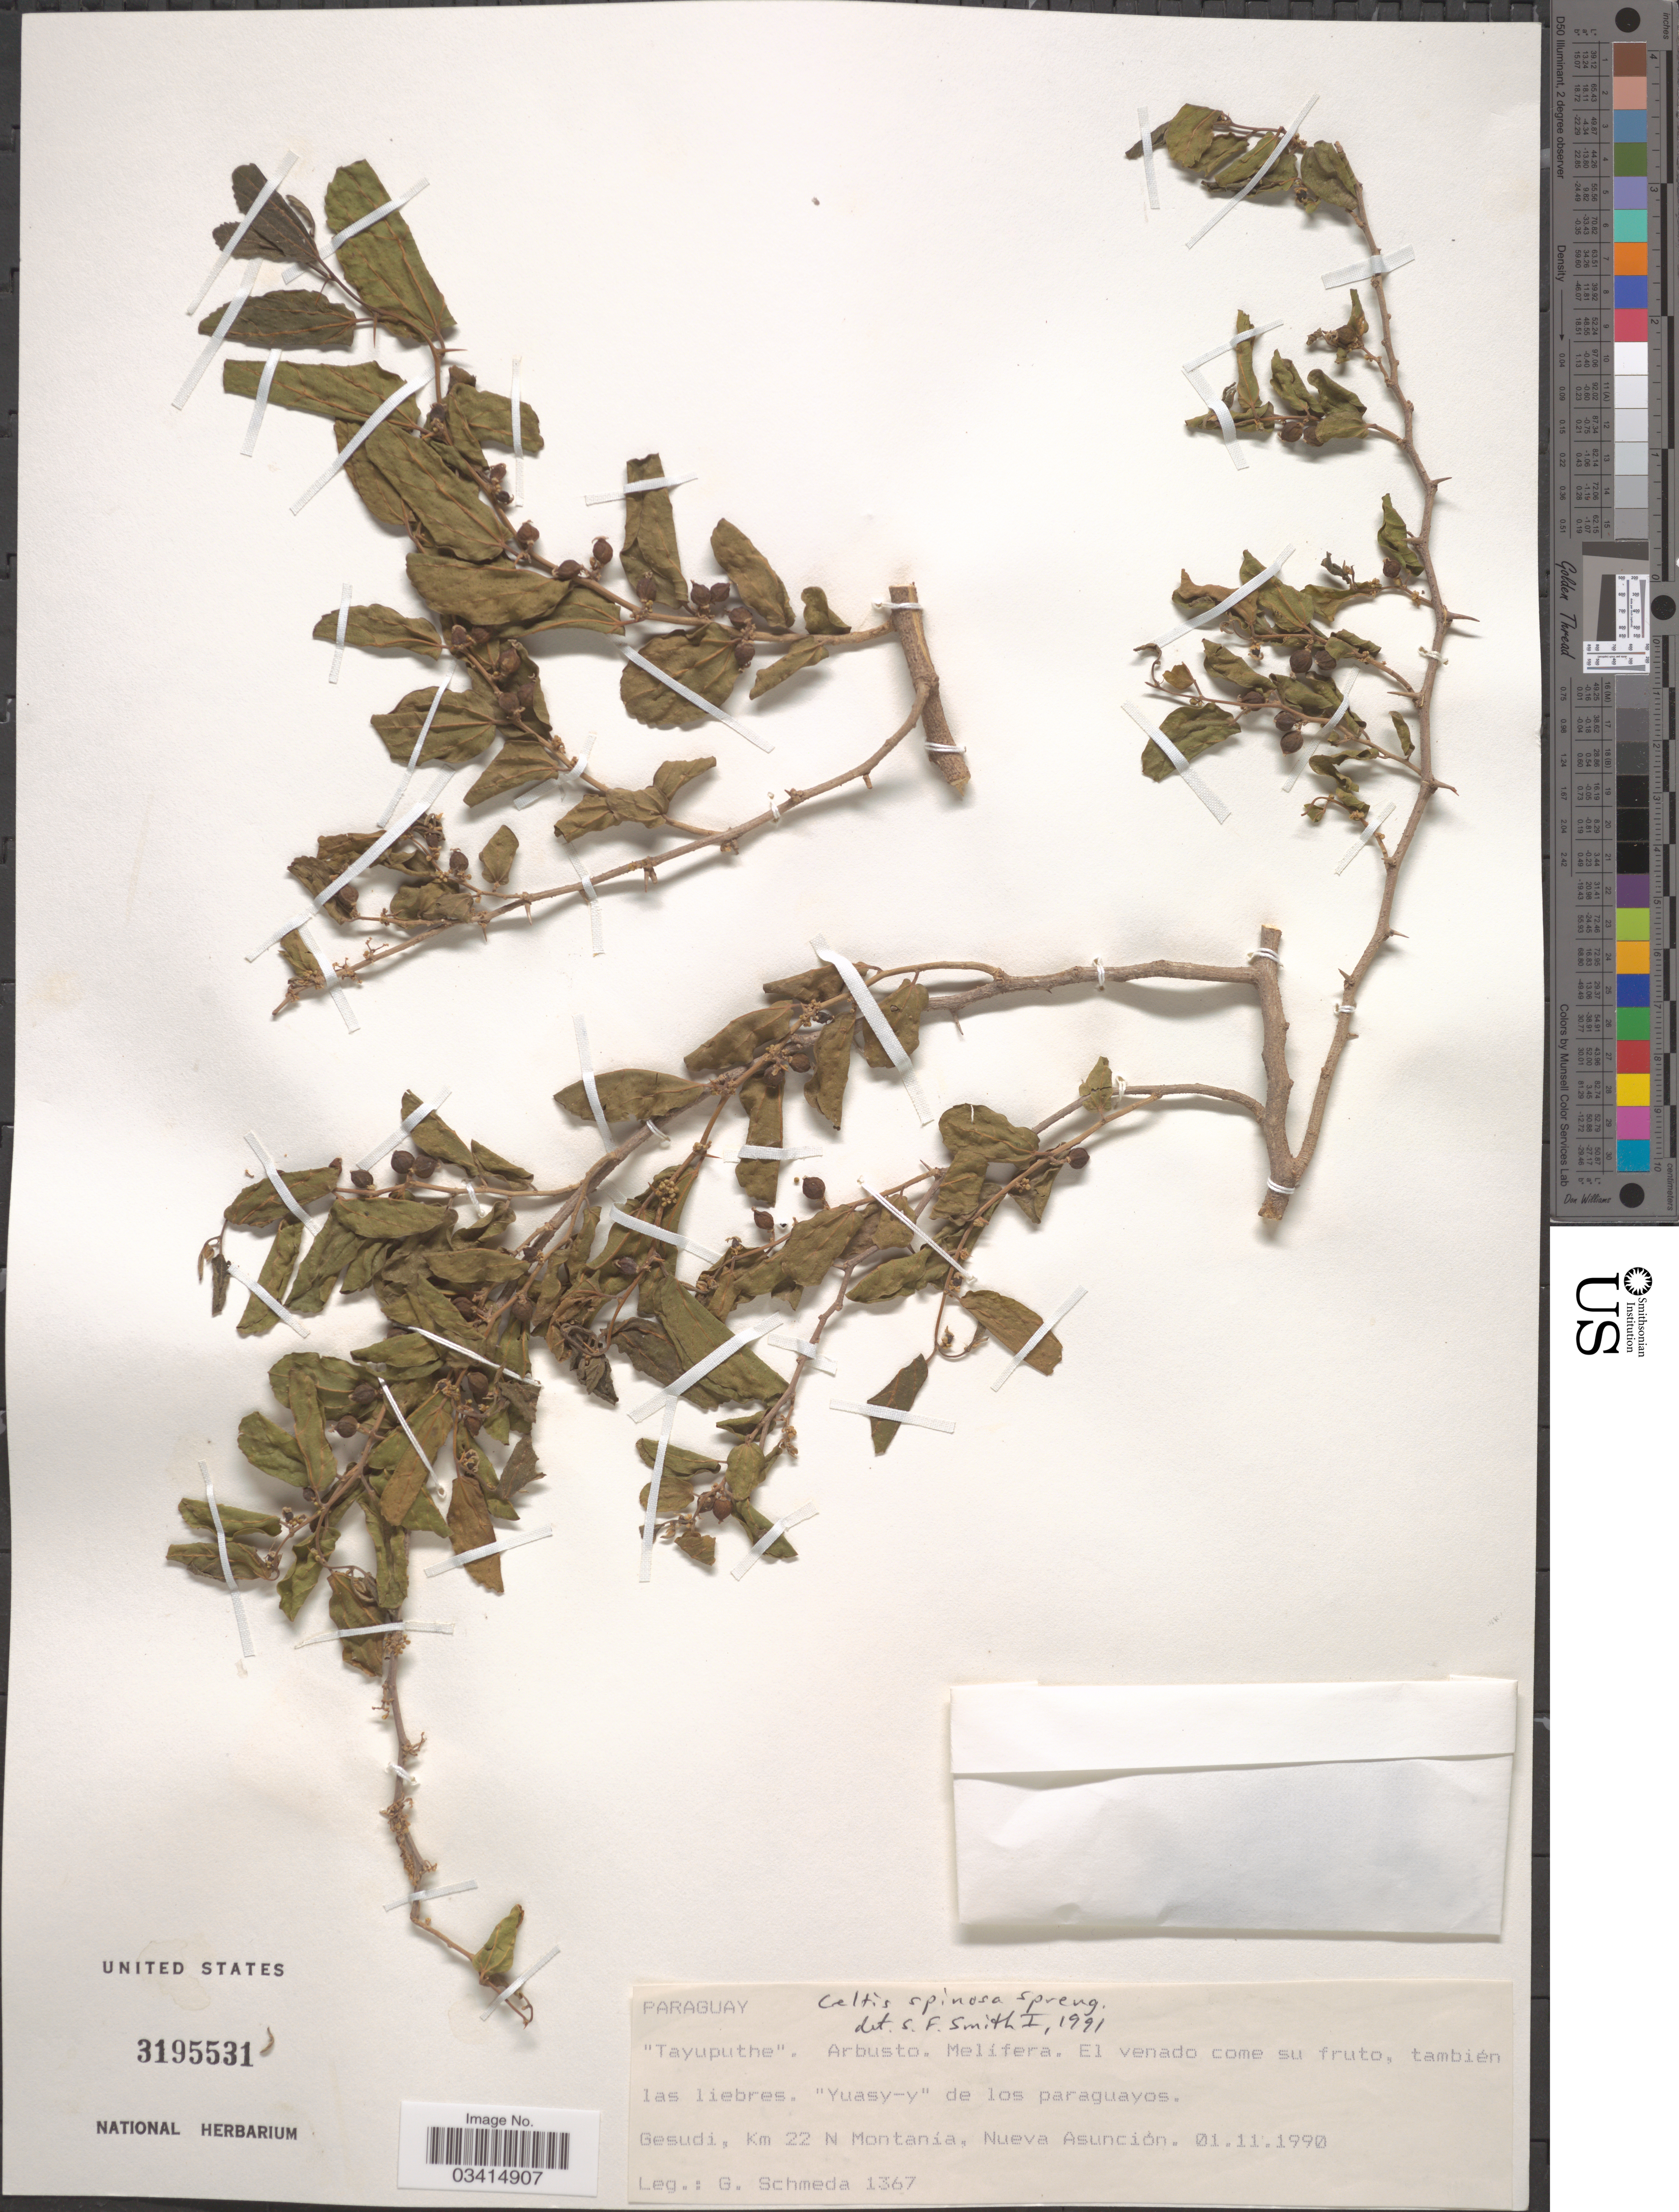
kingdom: Plantae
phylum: Tracheophyta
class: Magnoliopsida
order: Rosales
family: Cannabaceae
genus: Celtis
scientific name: Celtis spinosa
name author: Ruiz ex Miq.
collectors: G. Schmeda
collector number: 1367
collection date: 1990-11-01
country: Paraguay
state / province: Asuncion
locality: Gesudi, Km 22 N Montanía, Nueva Asuncion.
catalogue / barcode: US 3195531